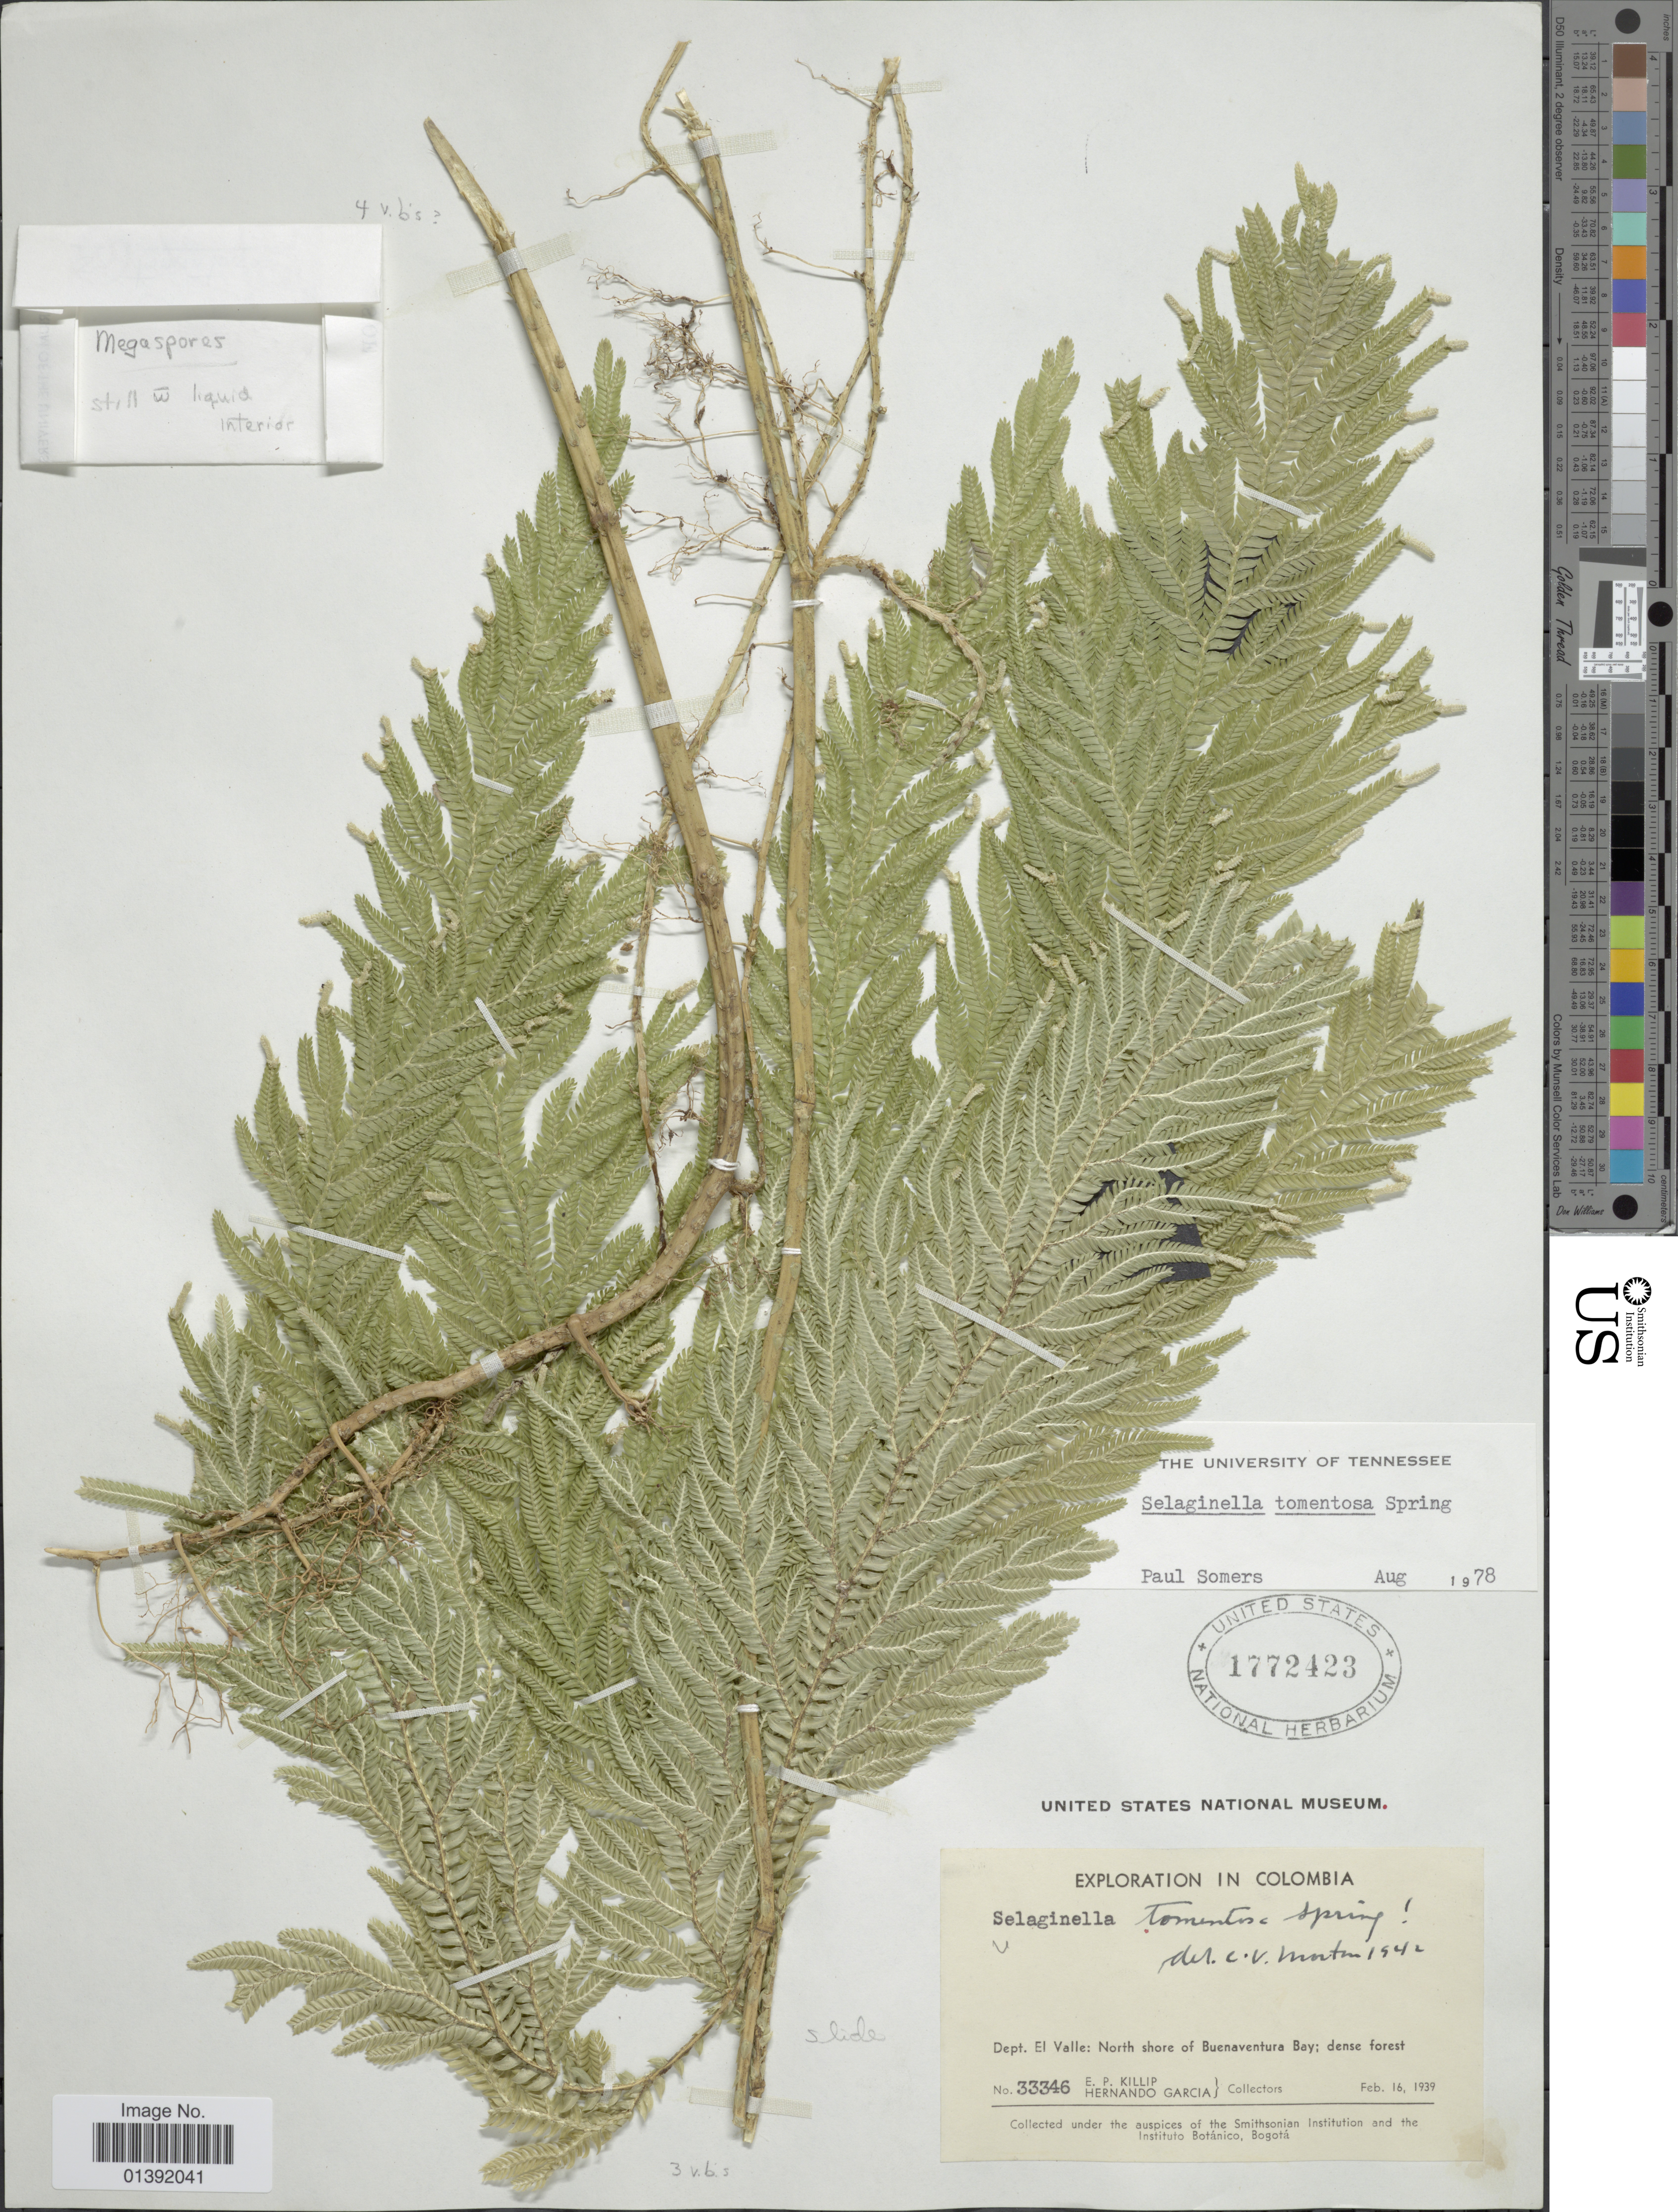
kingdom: Plantae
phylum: Tracheophyta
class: Lycopodiopsida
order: Selaginellales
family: Selaginellaceae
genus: Selaginella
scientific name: Selaginella tomentosa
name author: Spring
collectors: E. P. Killip & H. Garcia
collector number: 33346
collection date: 1939-02-16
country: Colombia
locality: Dept. El Valle: North shore of Buenaventura Bay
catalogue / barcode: US 1772423